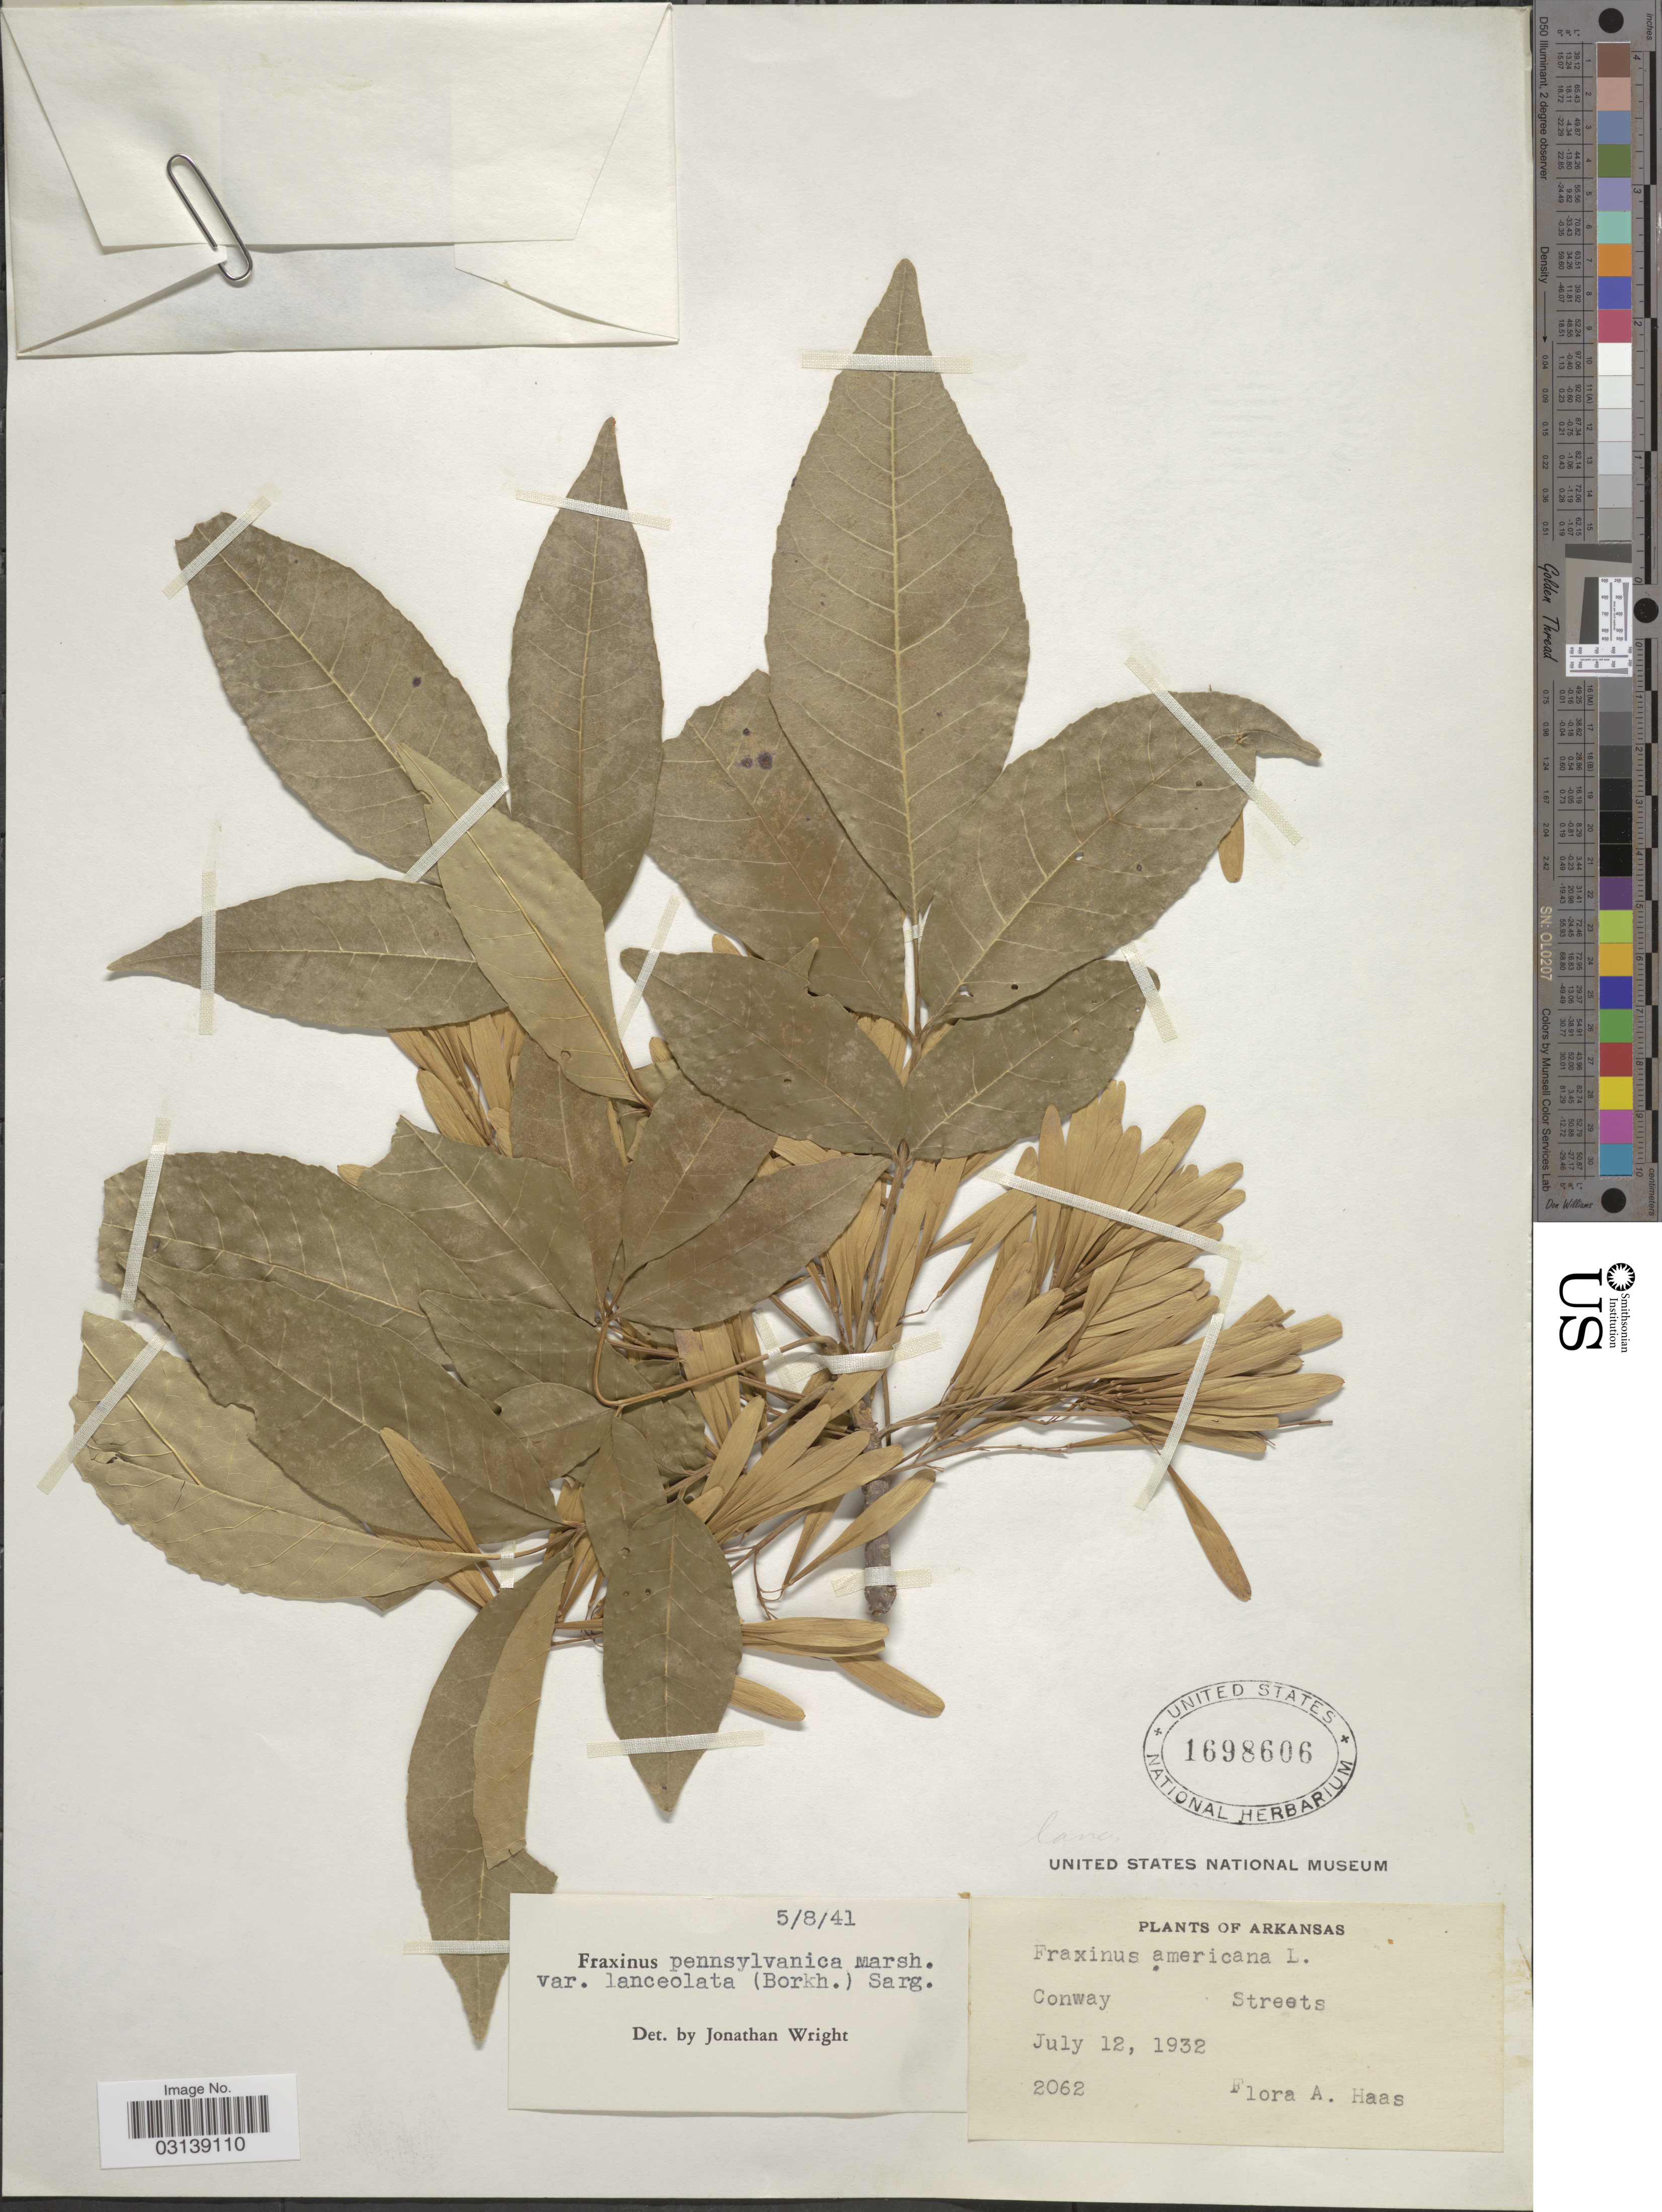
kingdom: Plantae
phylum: Tracheophyta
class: Magnoliopsida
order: Lamiales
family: Oleaceae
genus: Fraxinus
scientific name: Fraxinus pennsylvanica var. lanceolata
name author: Sarg.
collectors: F. A. Haas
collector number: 2062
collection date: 1932-07-12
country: United States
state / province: Arkansas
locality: Conway Streets.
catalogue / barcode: US 1698606